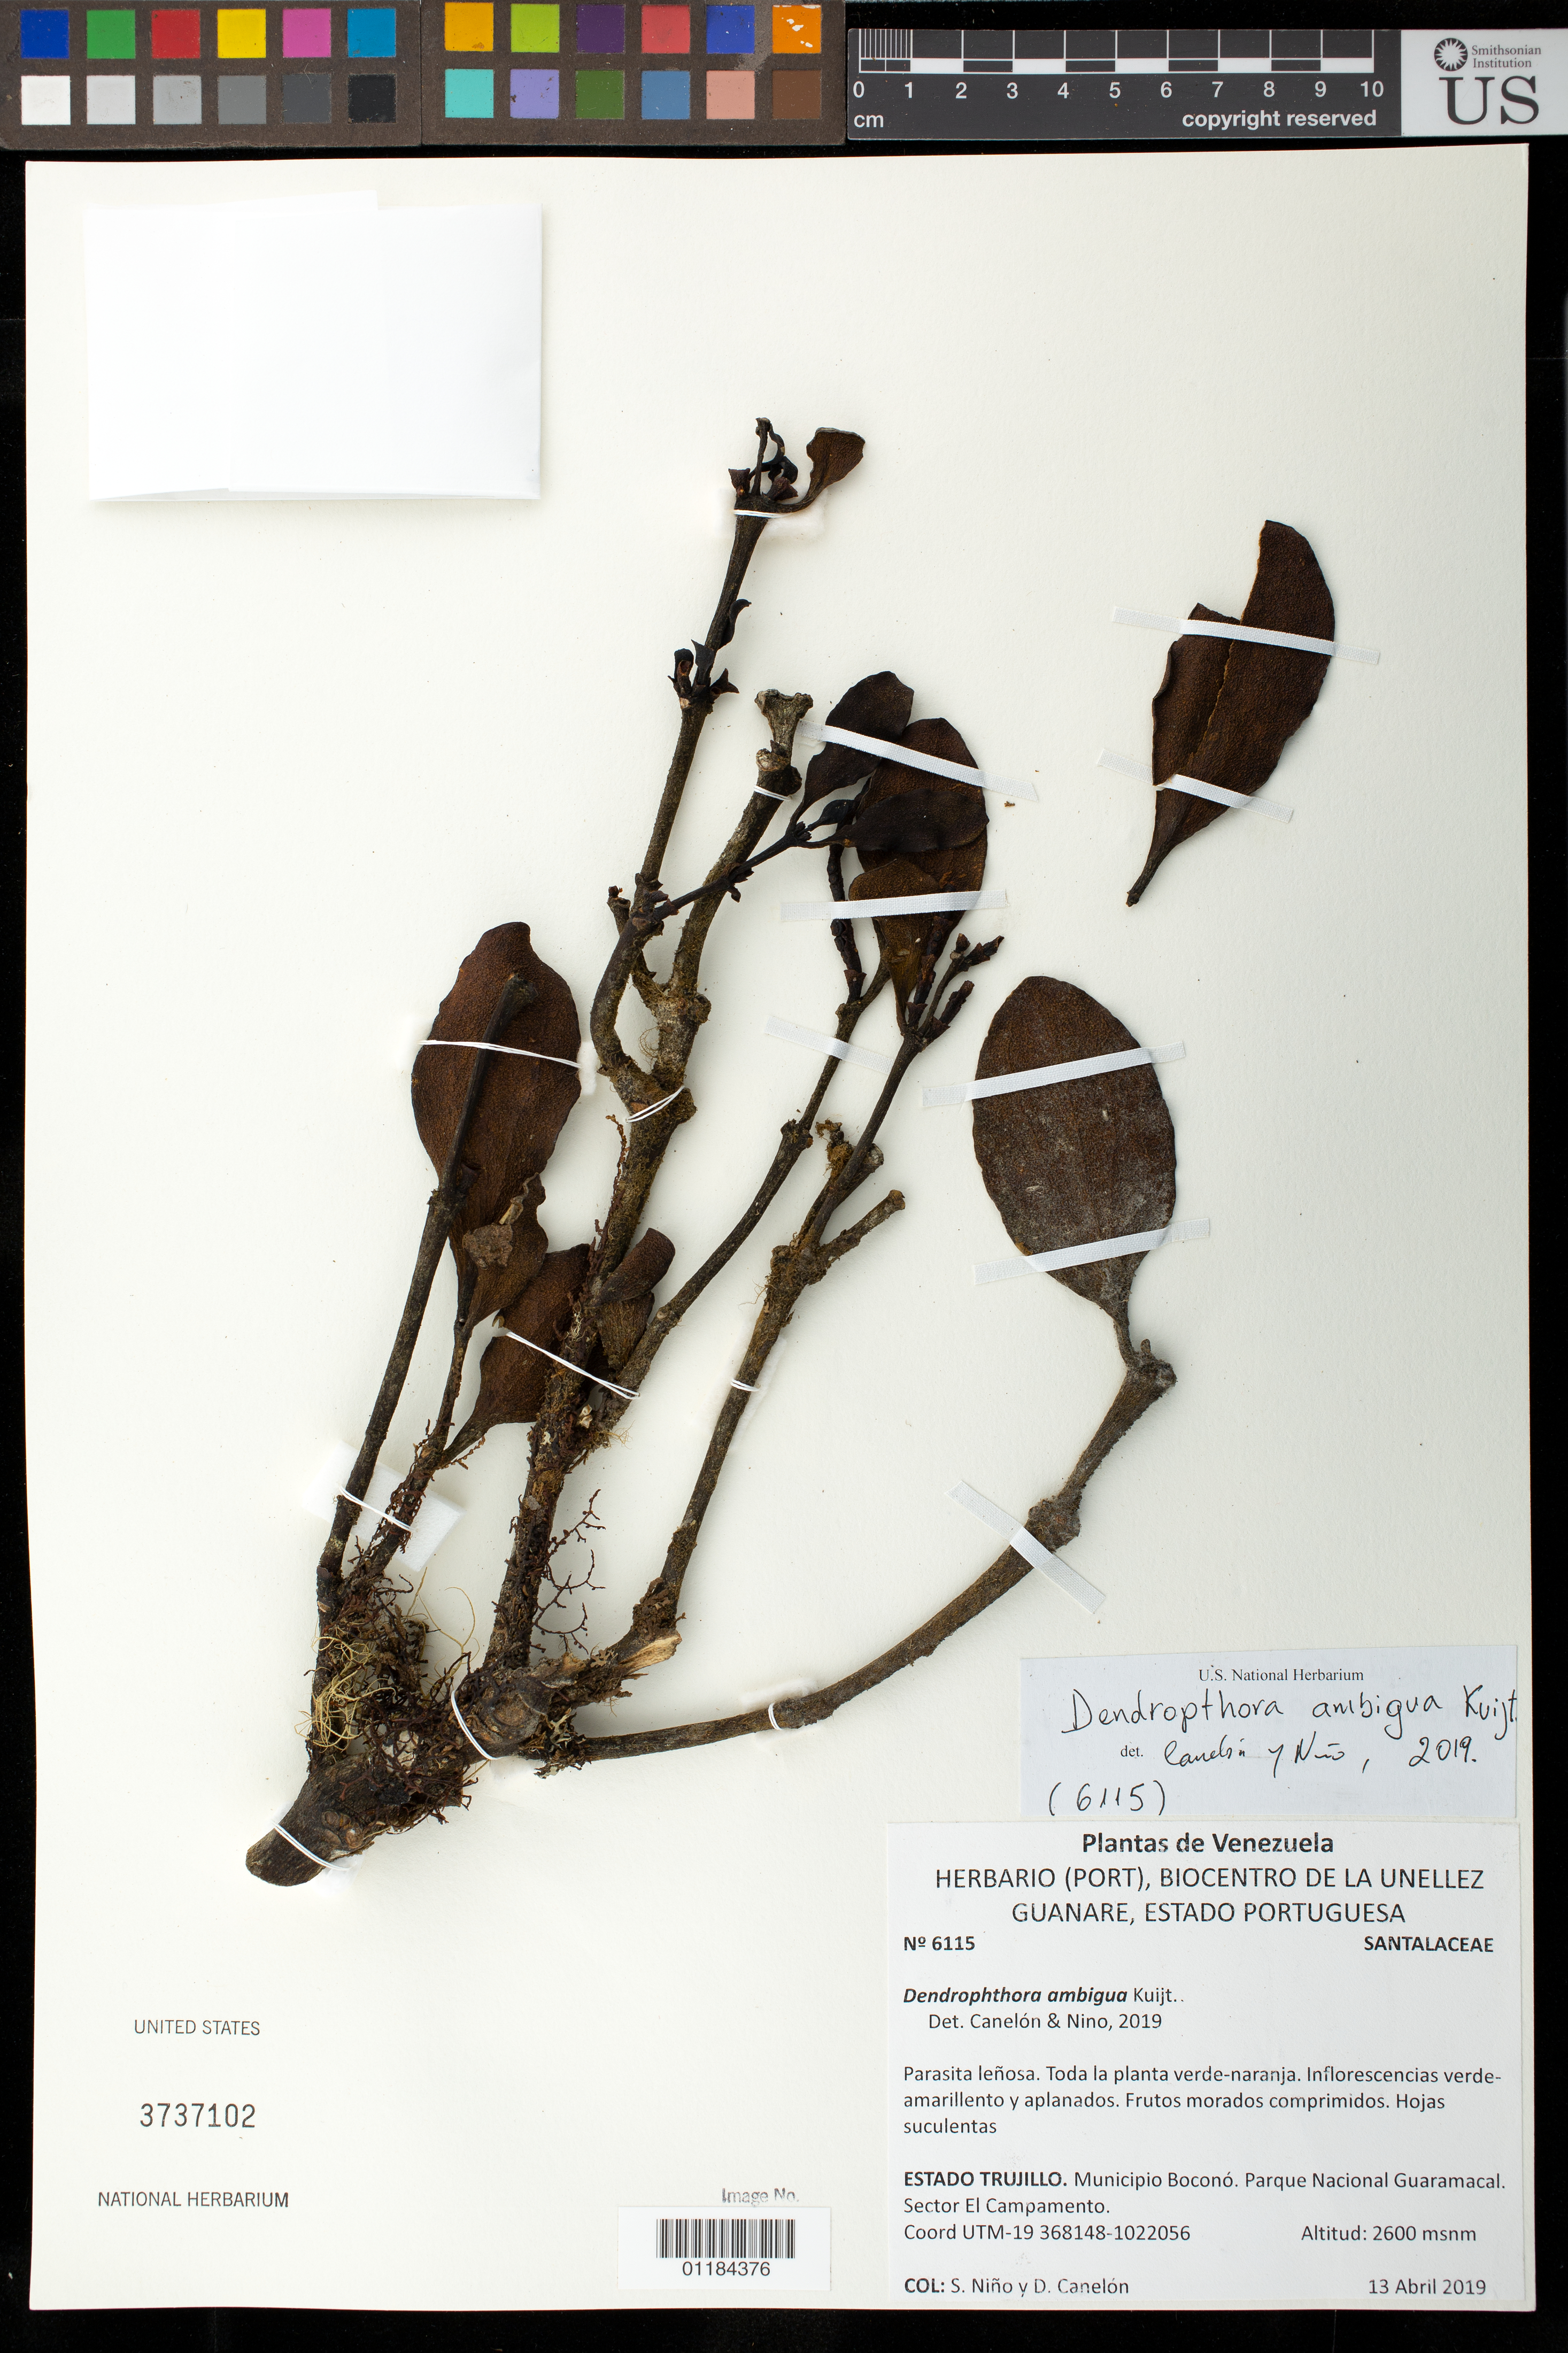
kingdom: Plantae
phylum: Tracheophyta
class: Magnoliopsida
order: Santalales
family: Viscaceae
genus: Dendrophthora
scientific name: Dendrophthora ambigua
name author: Kuijt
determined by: Canelon, Daniela; Niño, S. M.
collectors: S. M. Niño & D. Canelón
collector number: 6115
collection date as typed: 13 Abril 2019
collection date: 2019-04-13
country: Venezuela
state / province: Trujillo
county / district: Boconó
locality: Parque Nacional Guaramacal. Sector El Campamento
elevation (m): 2600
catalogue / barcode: US 3737102